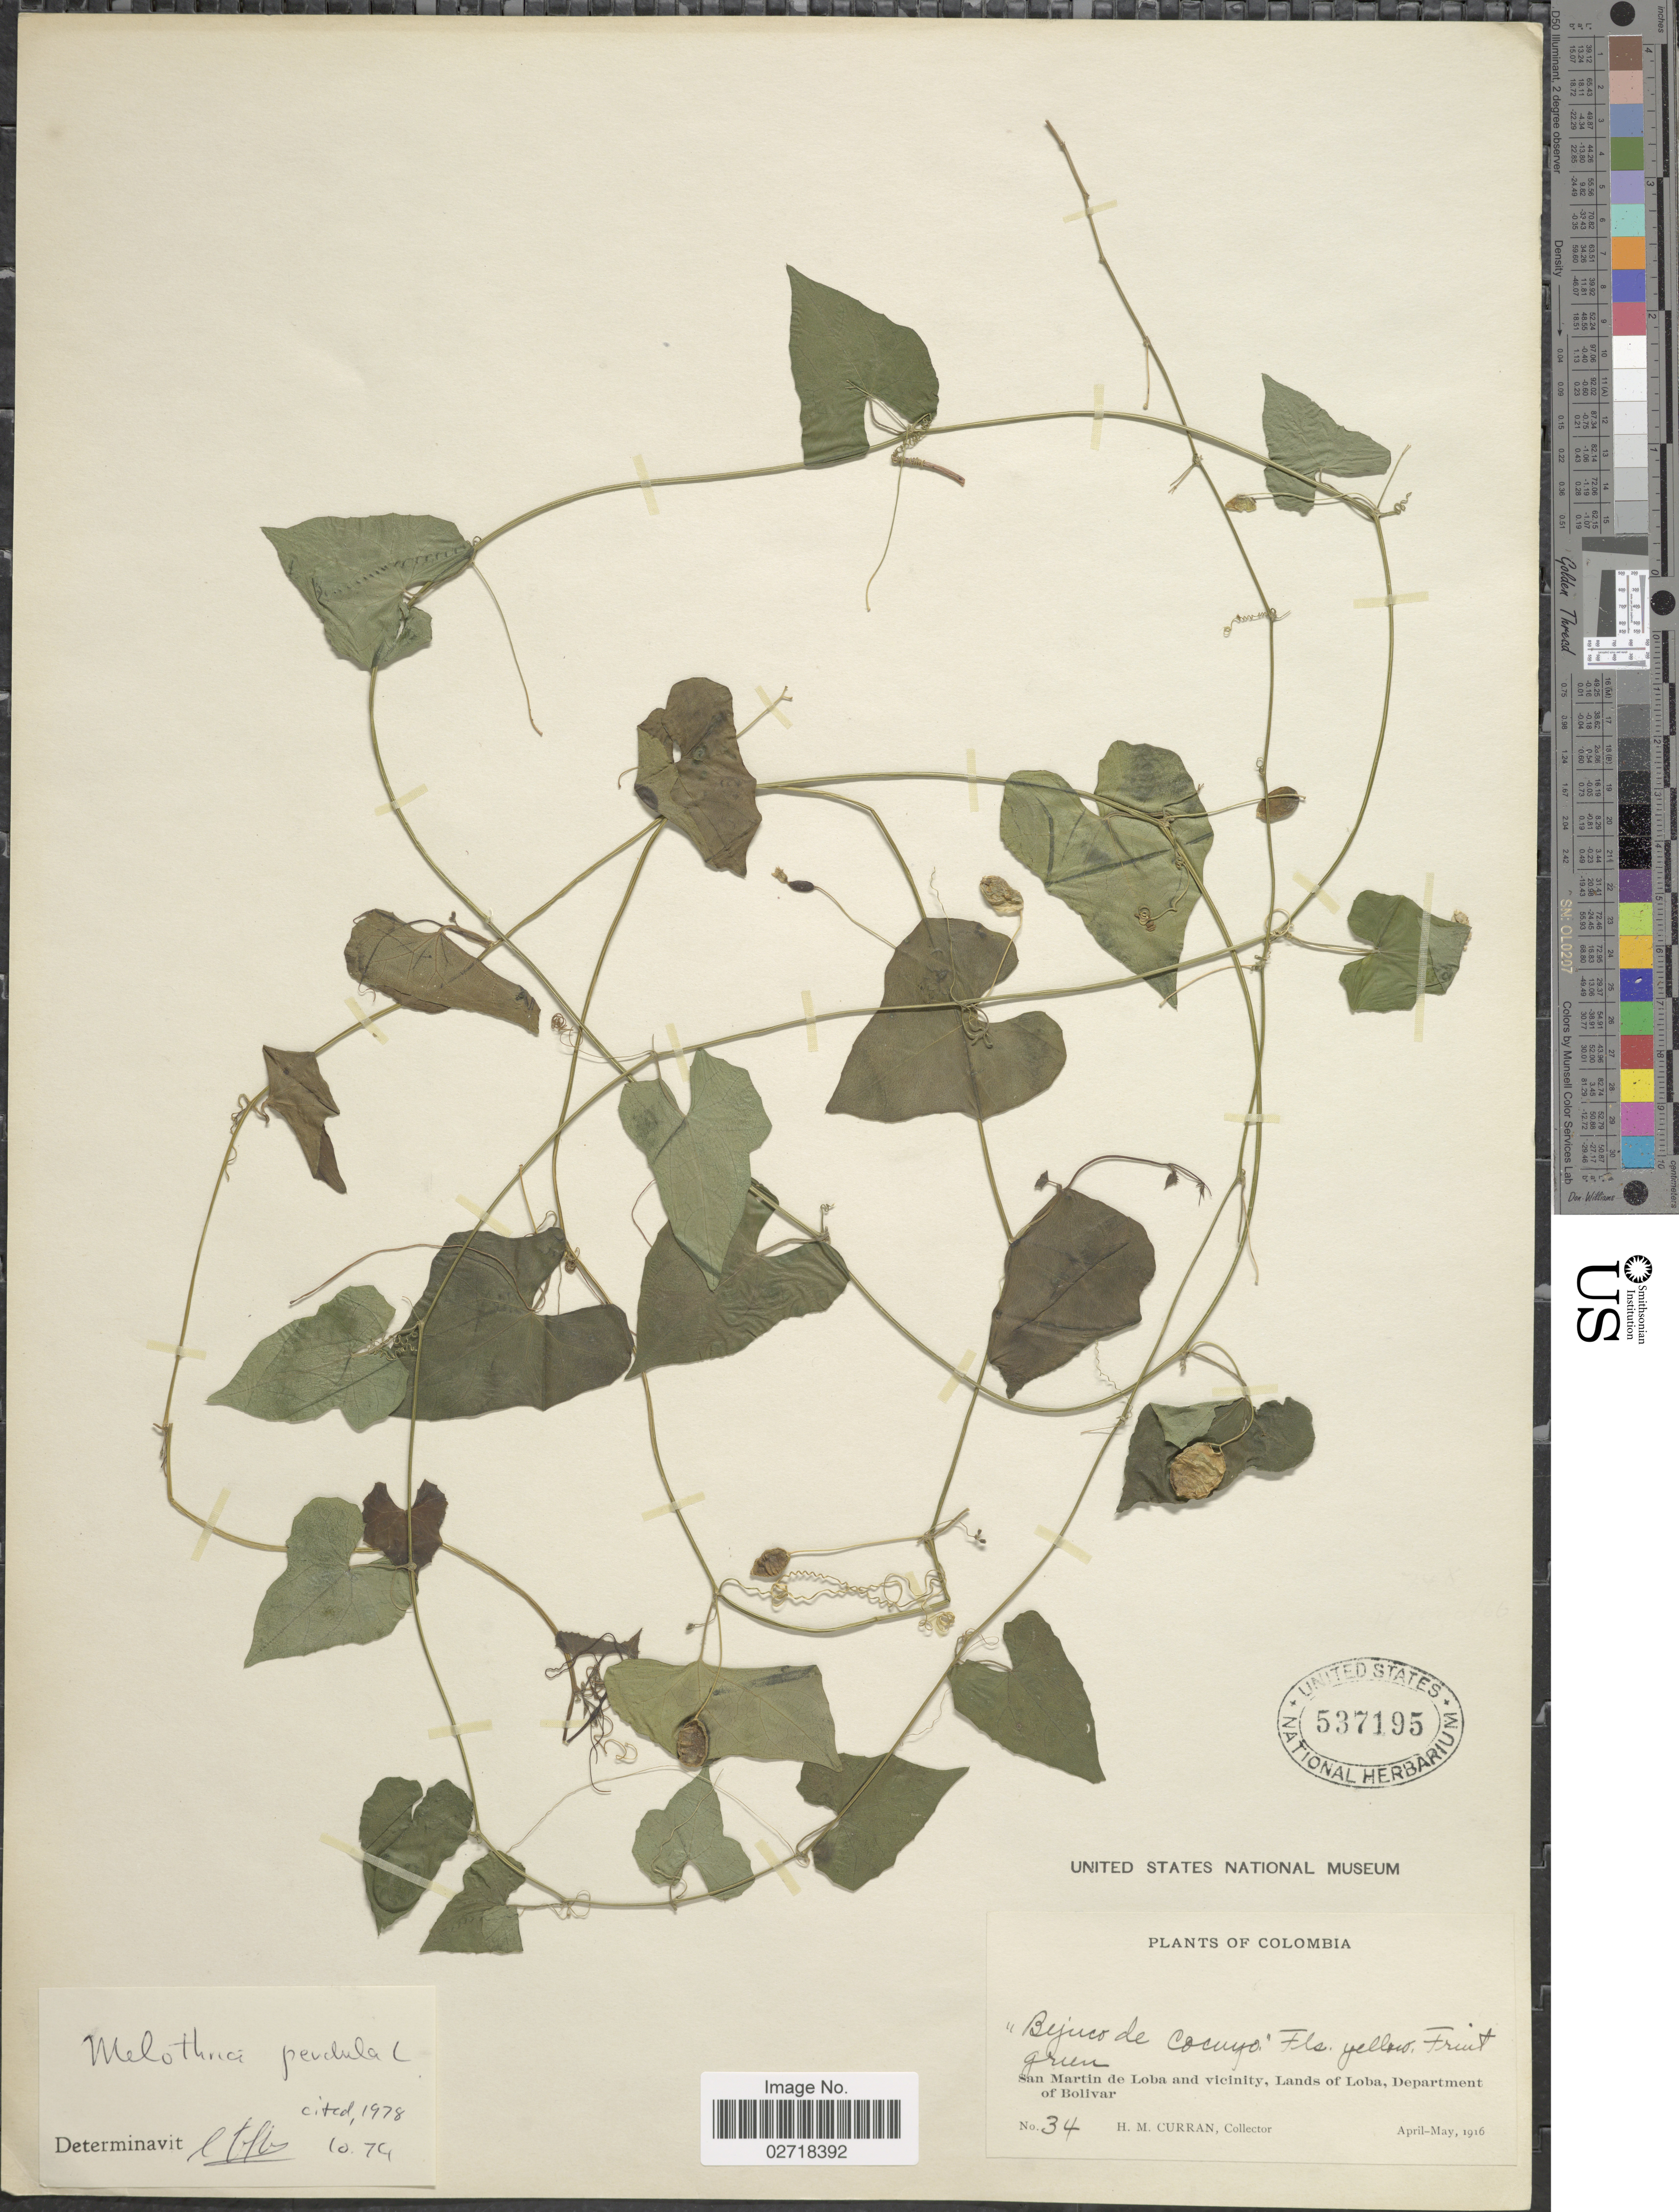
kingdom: Plantae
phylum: Tracheophyta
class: Magnoliopsida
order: Cucurbitales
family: Cucurbitaceae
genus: Melothria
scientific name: Melothria pendula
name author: L.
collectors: H. M. Curran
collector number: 34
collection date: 1916-04/1916-05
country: Colombia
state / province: Bolívar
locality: San Martin de Lobia and vicinity, Lands of Loba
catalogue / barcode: US 537195